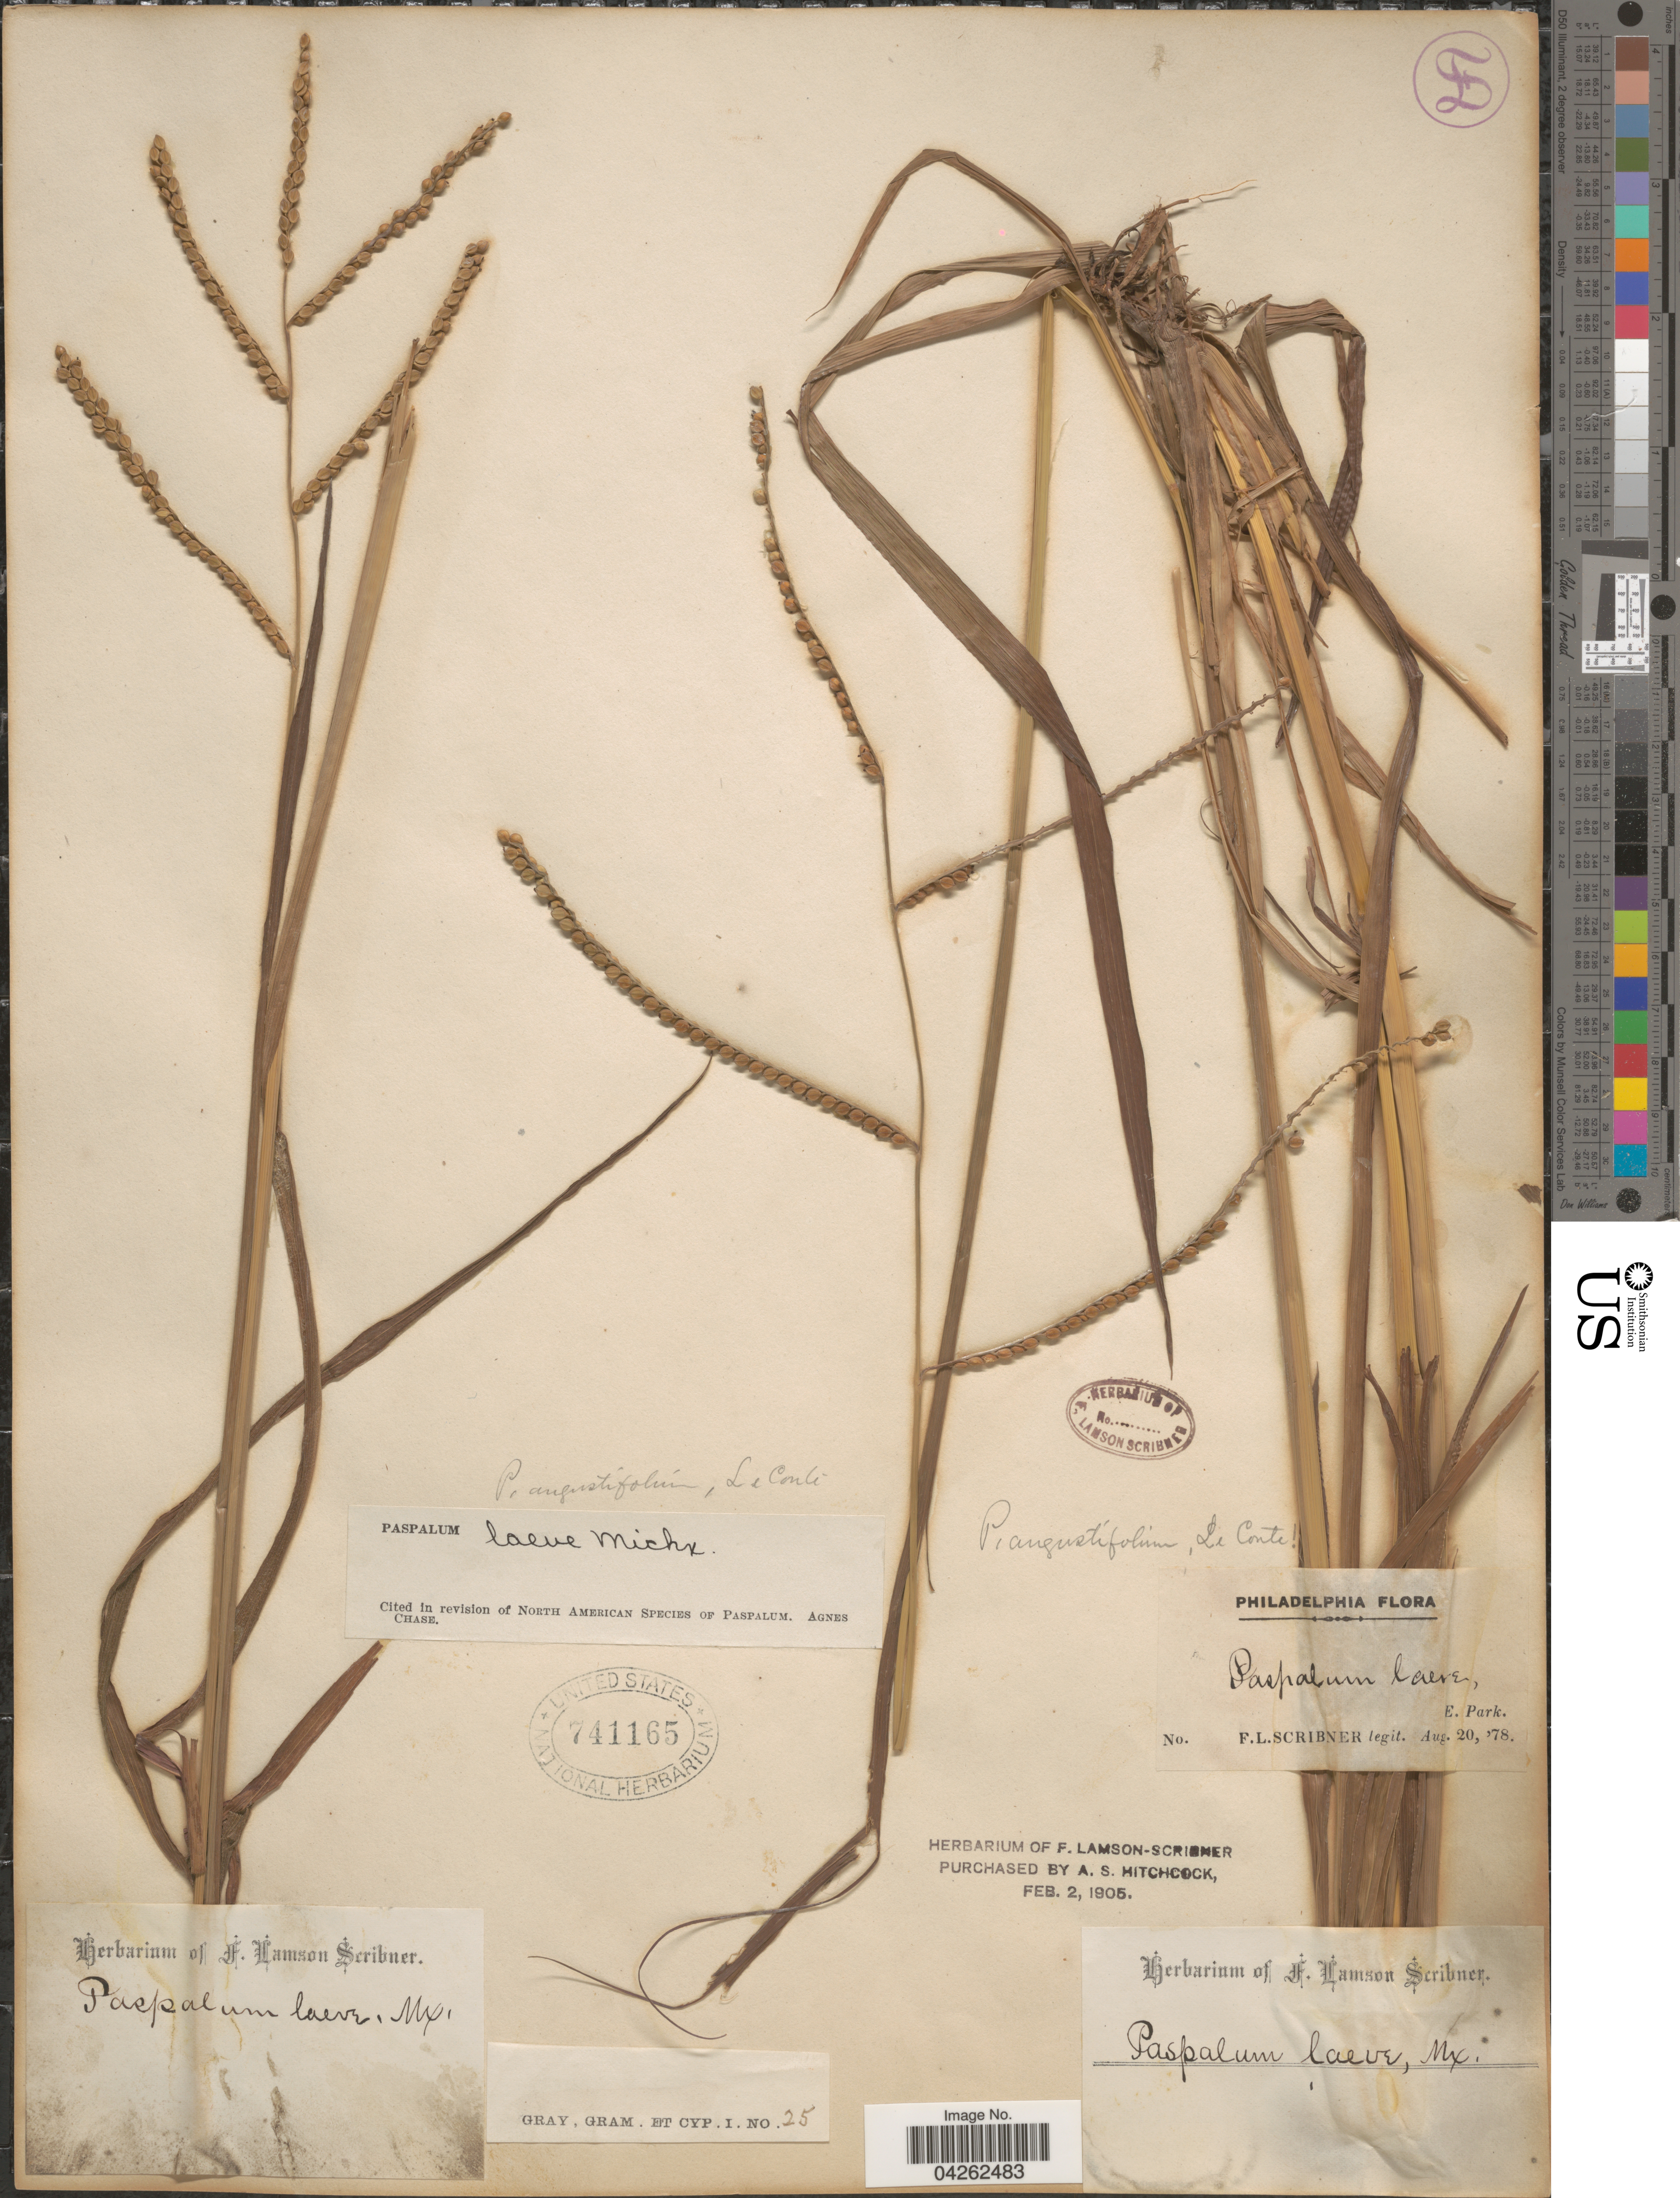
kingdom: Plantae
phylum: Tracheophyta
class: Liliopsida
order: Poales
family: Poaceae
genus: Paspalum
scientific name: Paspalum laeve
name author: Michx.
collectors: F. L. Scribner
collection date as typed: Transcribed d/m/y: 20/8/78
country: United States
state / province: Pennsylvania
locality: Philadelphia. E. Park.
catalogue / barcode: US 741165